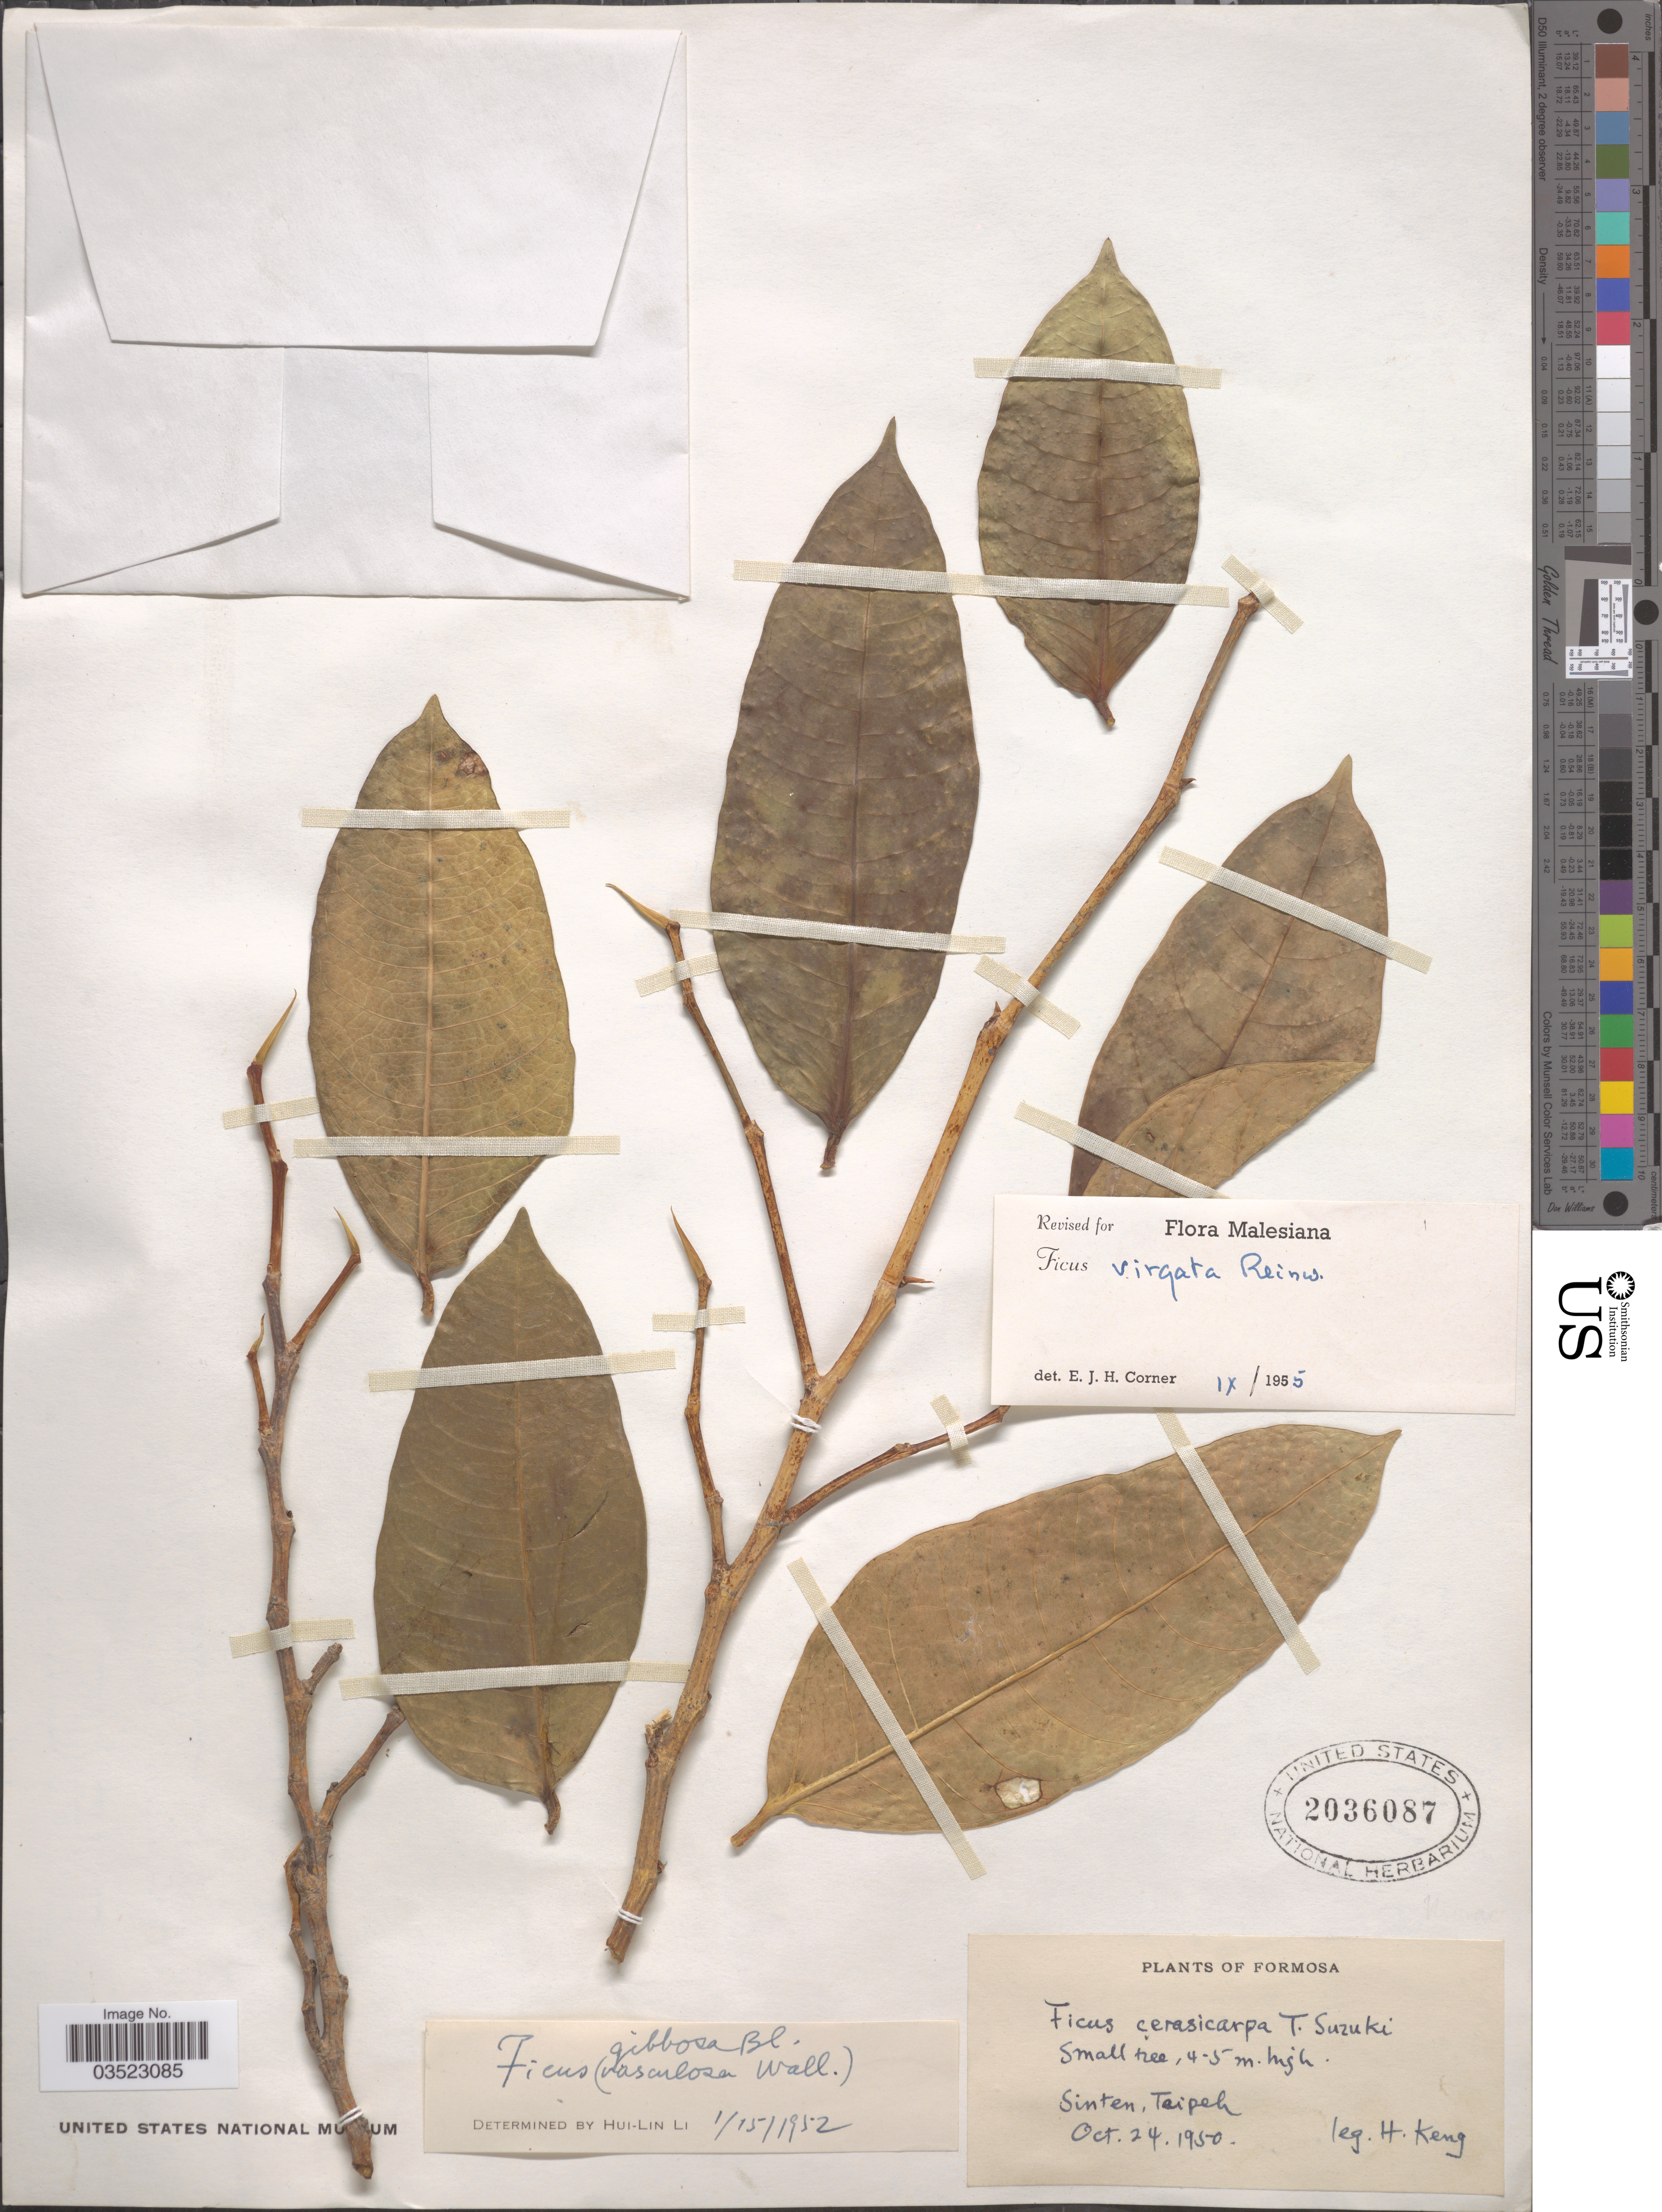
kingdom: Plantae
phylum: Tracheophyta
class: Magnoliopsida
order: Rosales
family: Moraceae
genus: Ficus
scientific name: Ficus virgata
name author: Reinw.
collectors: H. Keng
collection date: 1950-10-24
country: Taiwan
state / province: Taipei City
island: Taiwan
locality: Formosa. Sinten, Taipeh.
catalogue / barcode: US 2036087